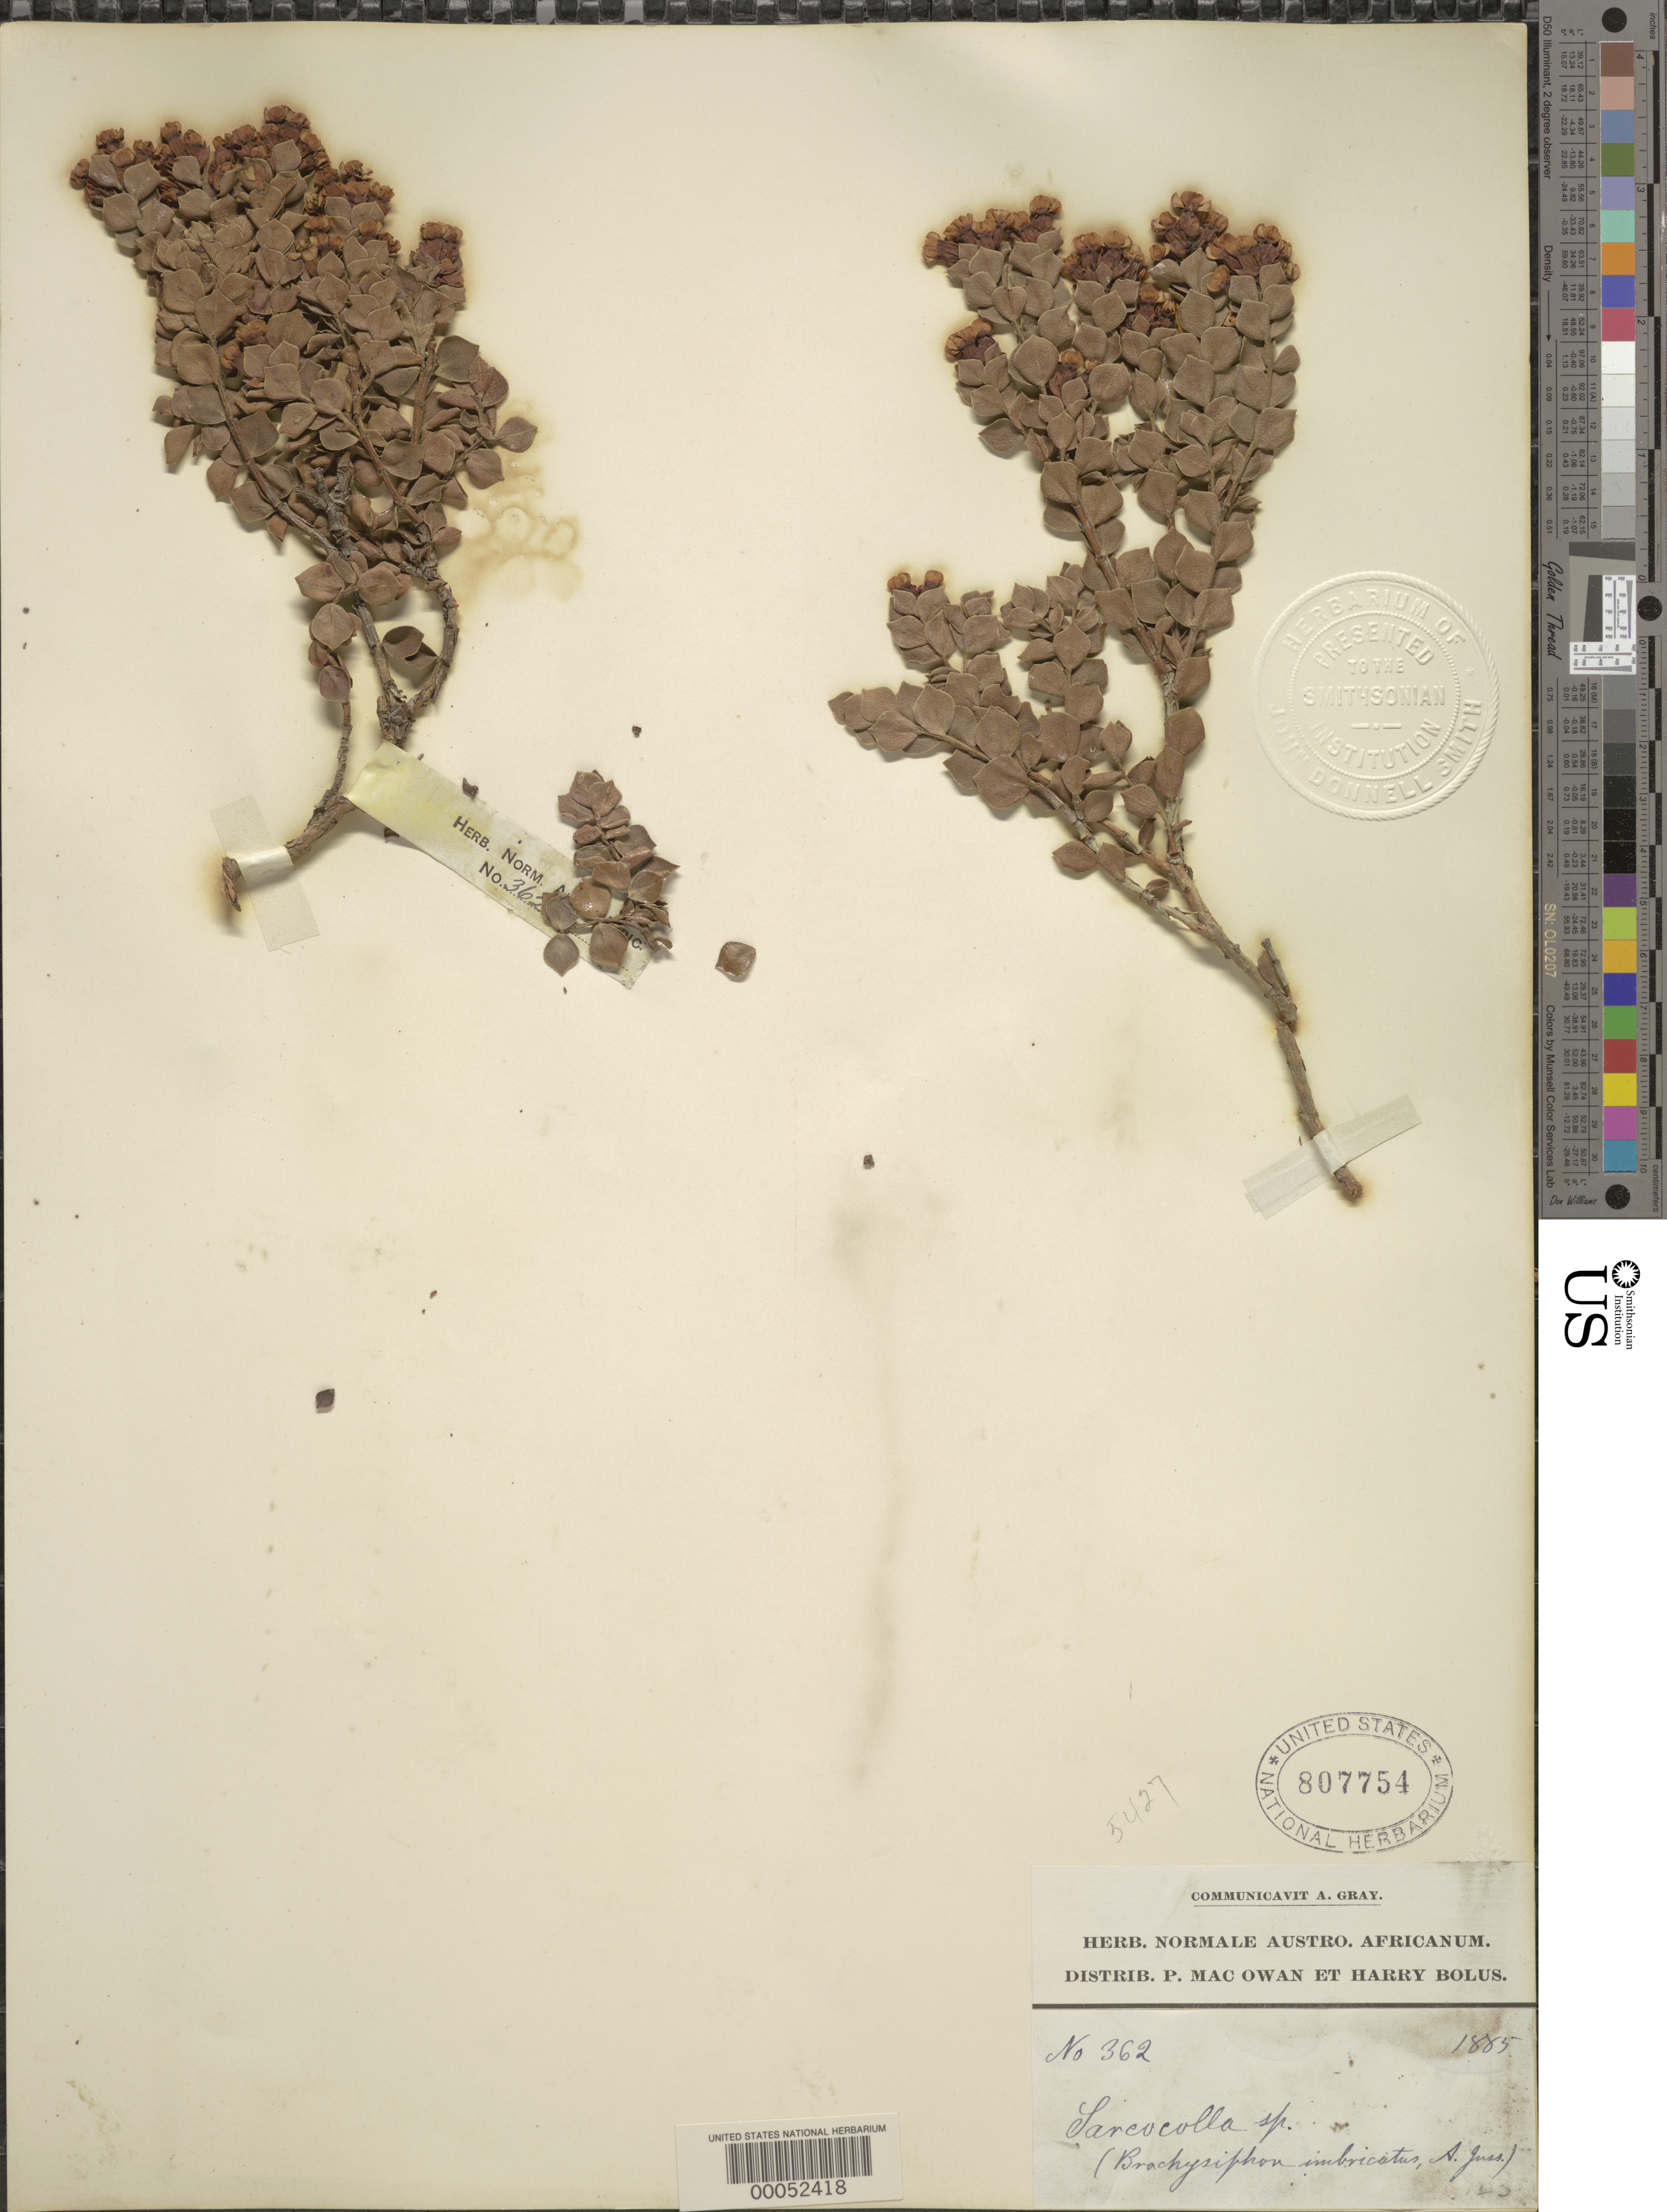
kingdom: Plantae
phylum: Tracheophyta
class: Magnoliopsida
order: Myrtales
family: Penaeaceae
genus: Penaea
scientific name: Penaea sp.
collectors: P. Owan & H. Bolus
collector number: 362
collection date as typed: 1885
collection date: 1885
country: South Africa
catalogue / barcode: US 807754